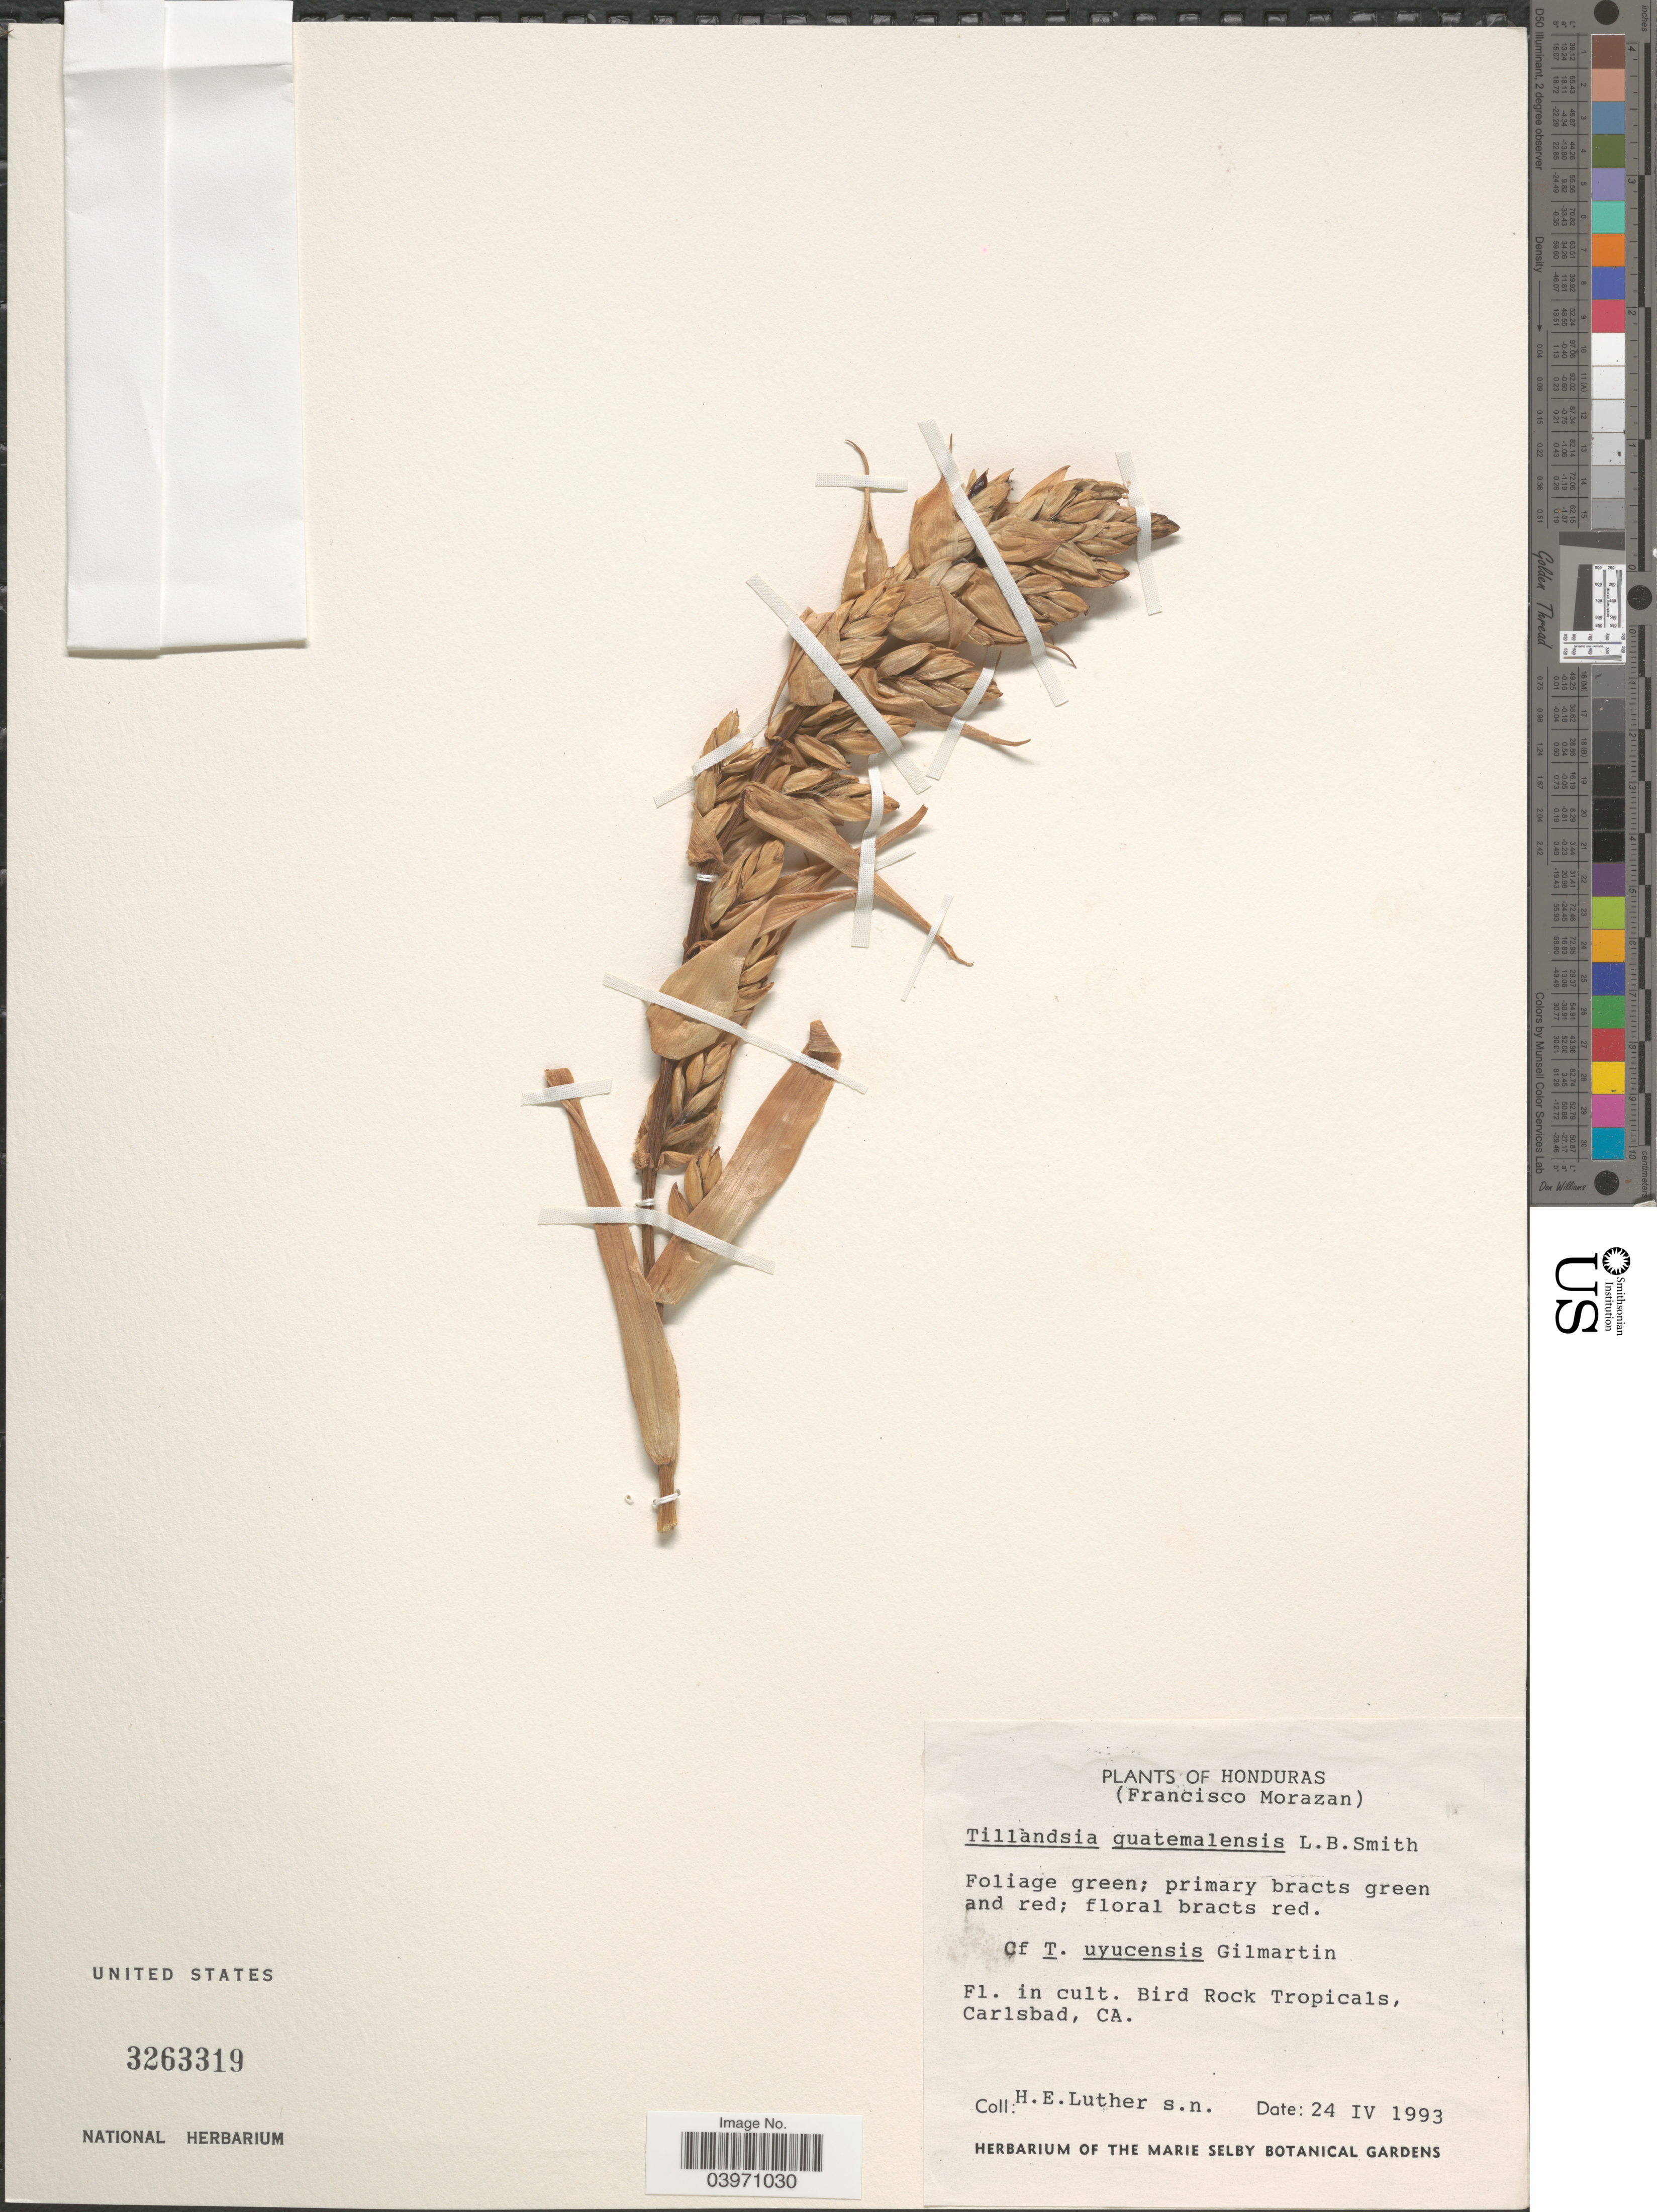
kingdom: Plantae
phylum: Tracheophyta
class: Liliopsida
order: Poales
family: Bromeliaceae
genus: Tillandsia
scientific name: Tillandsia guatemalensis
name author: L.B. Sm.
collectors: Hans E. Luther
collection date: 1993-04-14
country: United States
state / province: California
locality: Bird Rock Tropicals, Carlsbad, CA.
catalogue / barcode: US 3263319